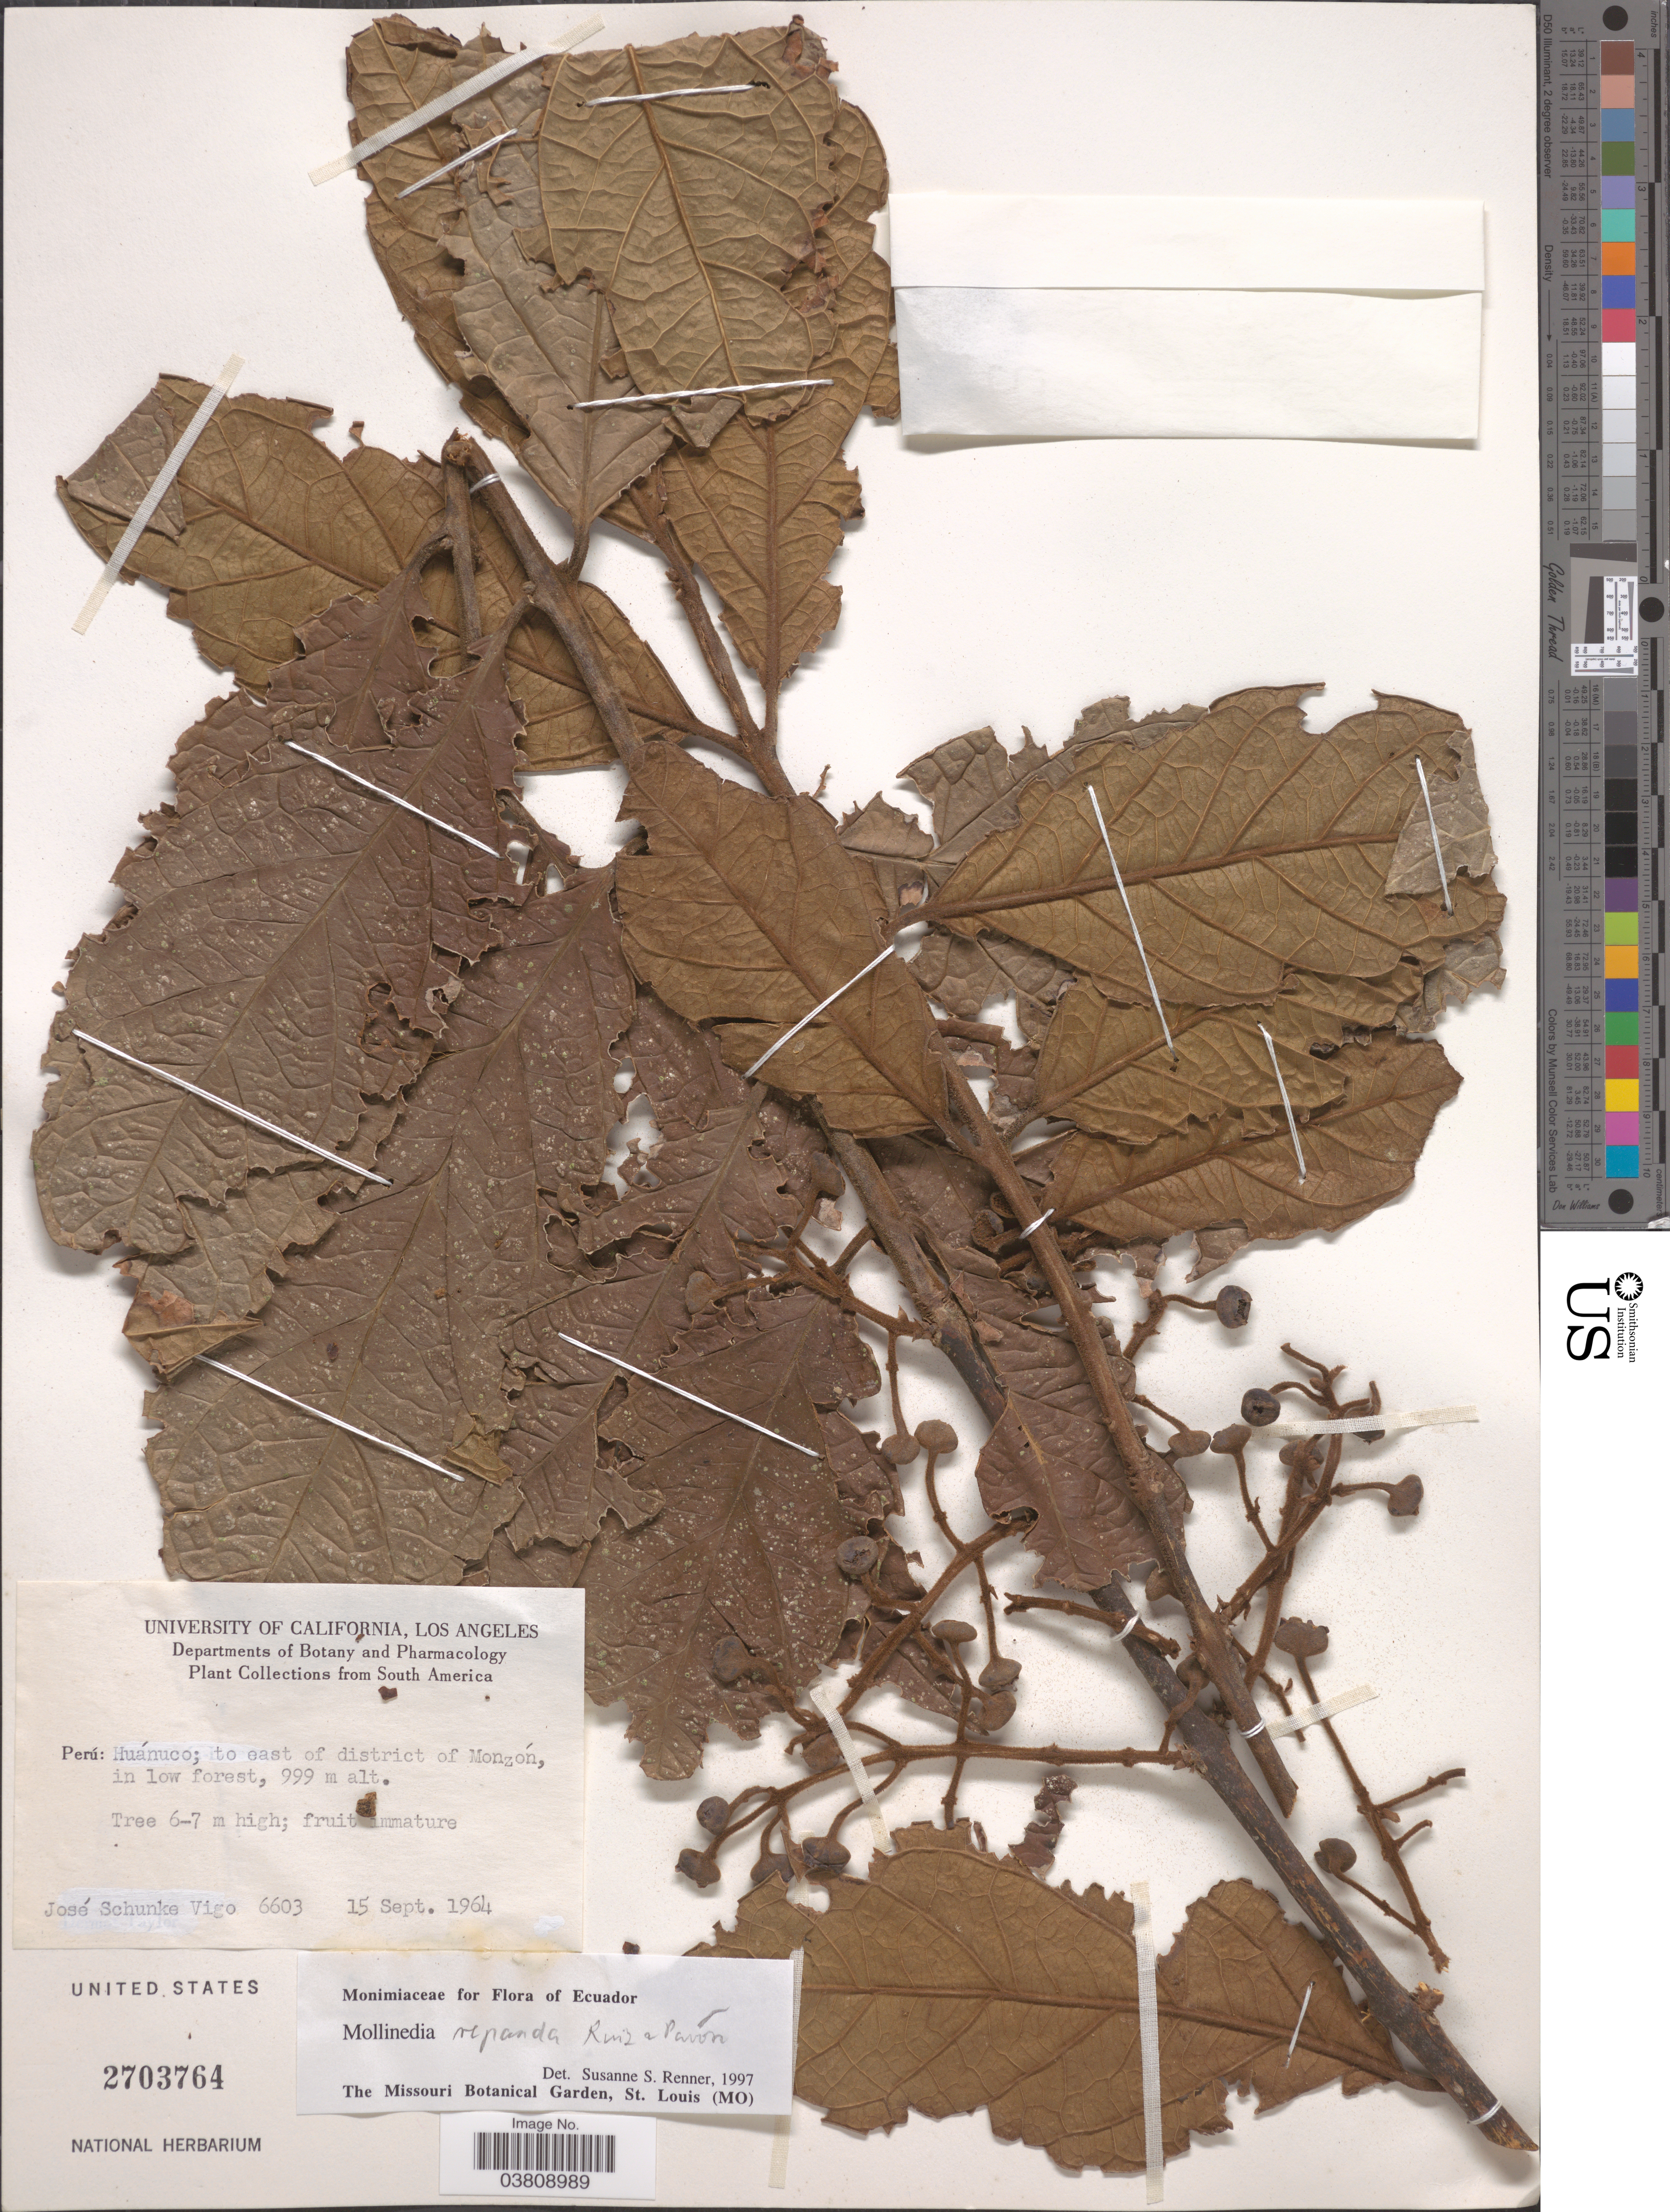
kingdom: Plantae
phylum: Tracheophyta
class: Magnoliopsida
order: Laurales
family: Monimiaceae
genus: Mollinedia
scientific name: Mollinedia repanda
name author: Ruiz & Pav.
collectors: J. Schunke Vigo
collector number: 6603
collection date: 1964-09-15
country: Peru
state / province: Huánuco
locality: To east of district of Monzón, in low forest.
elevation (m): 999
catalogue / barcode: US 2703764